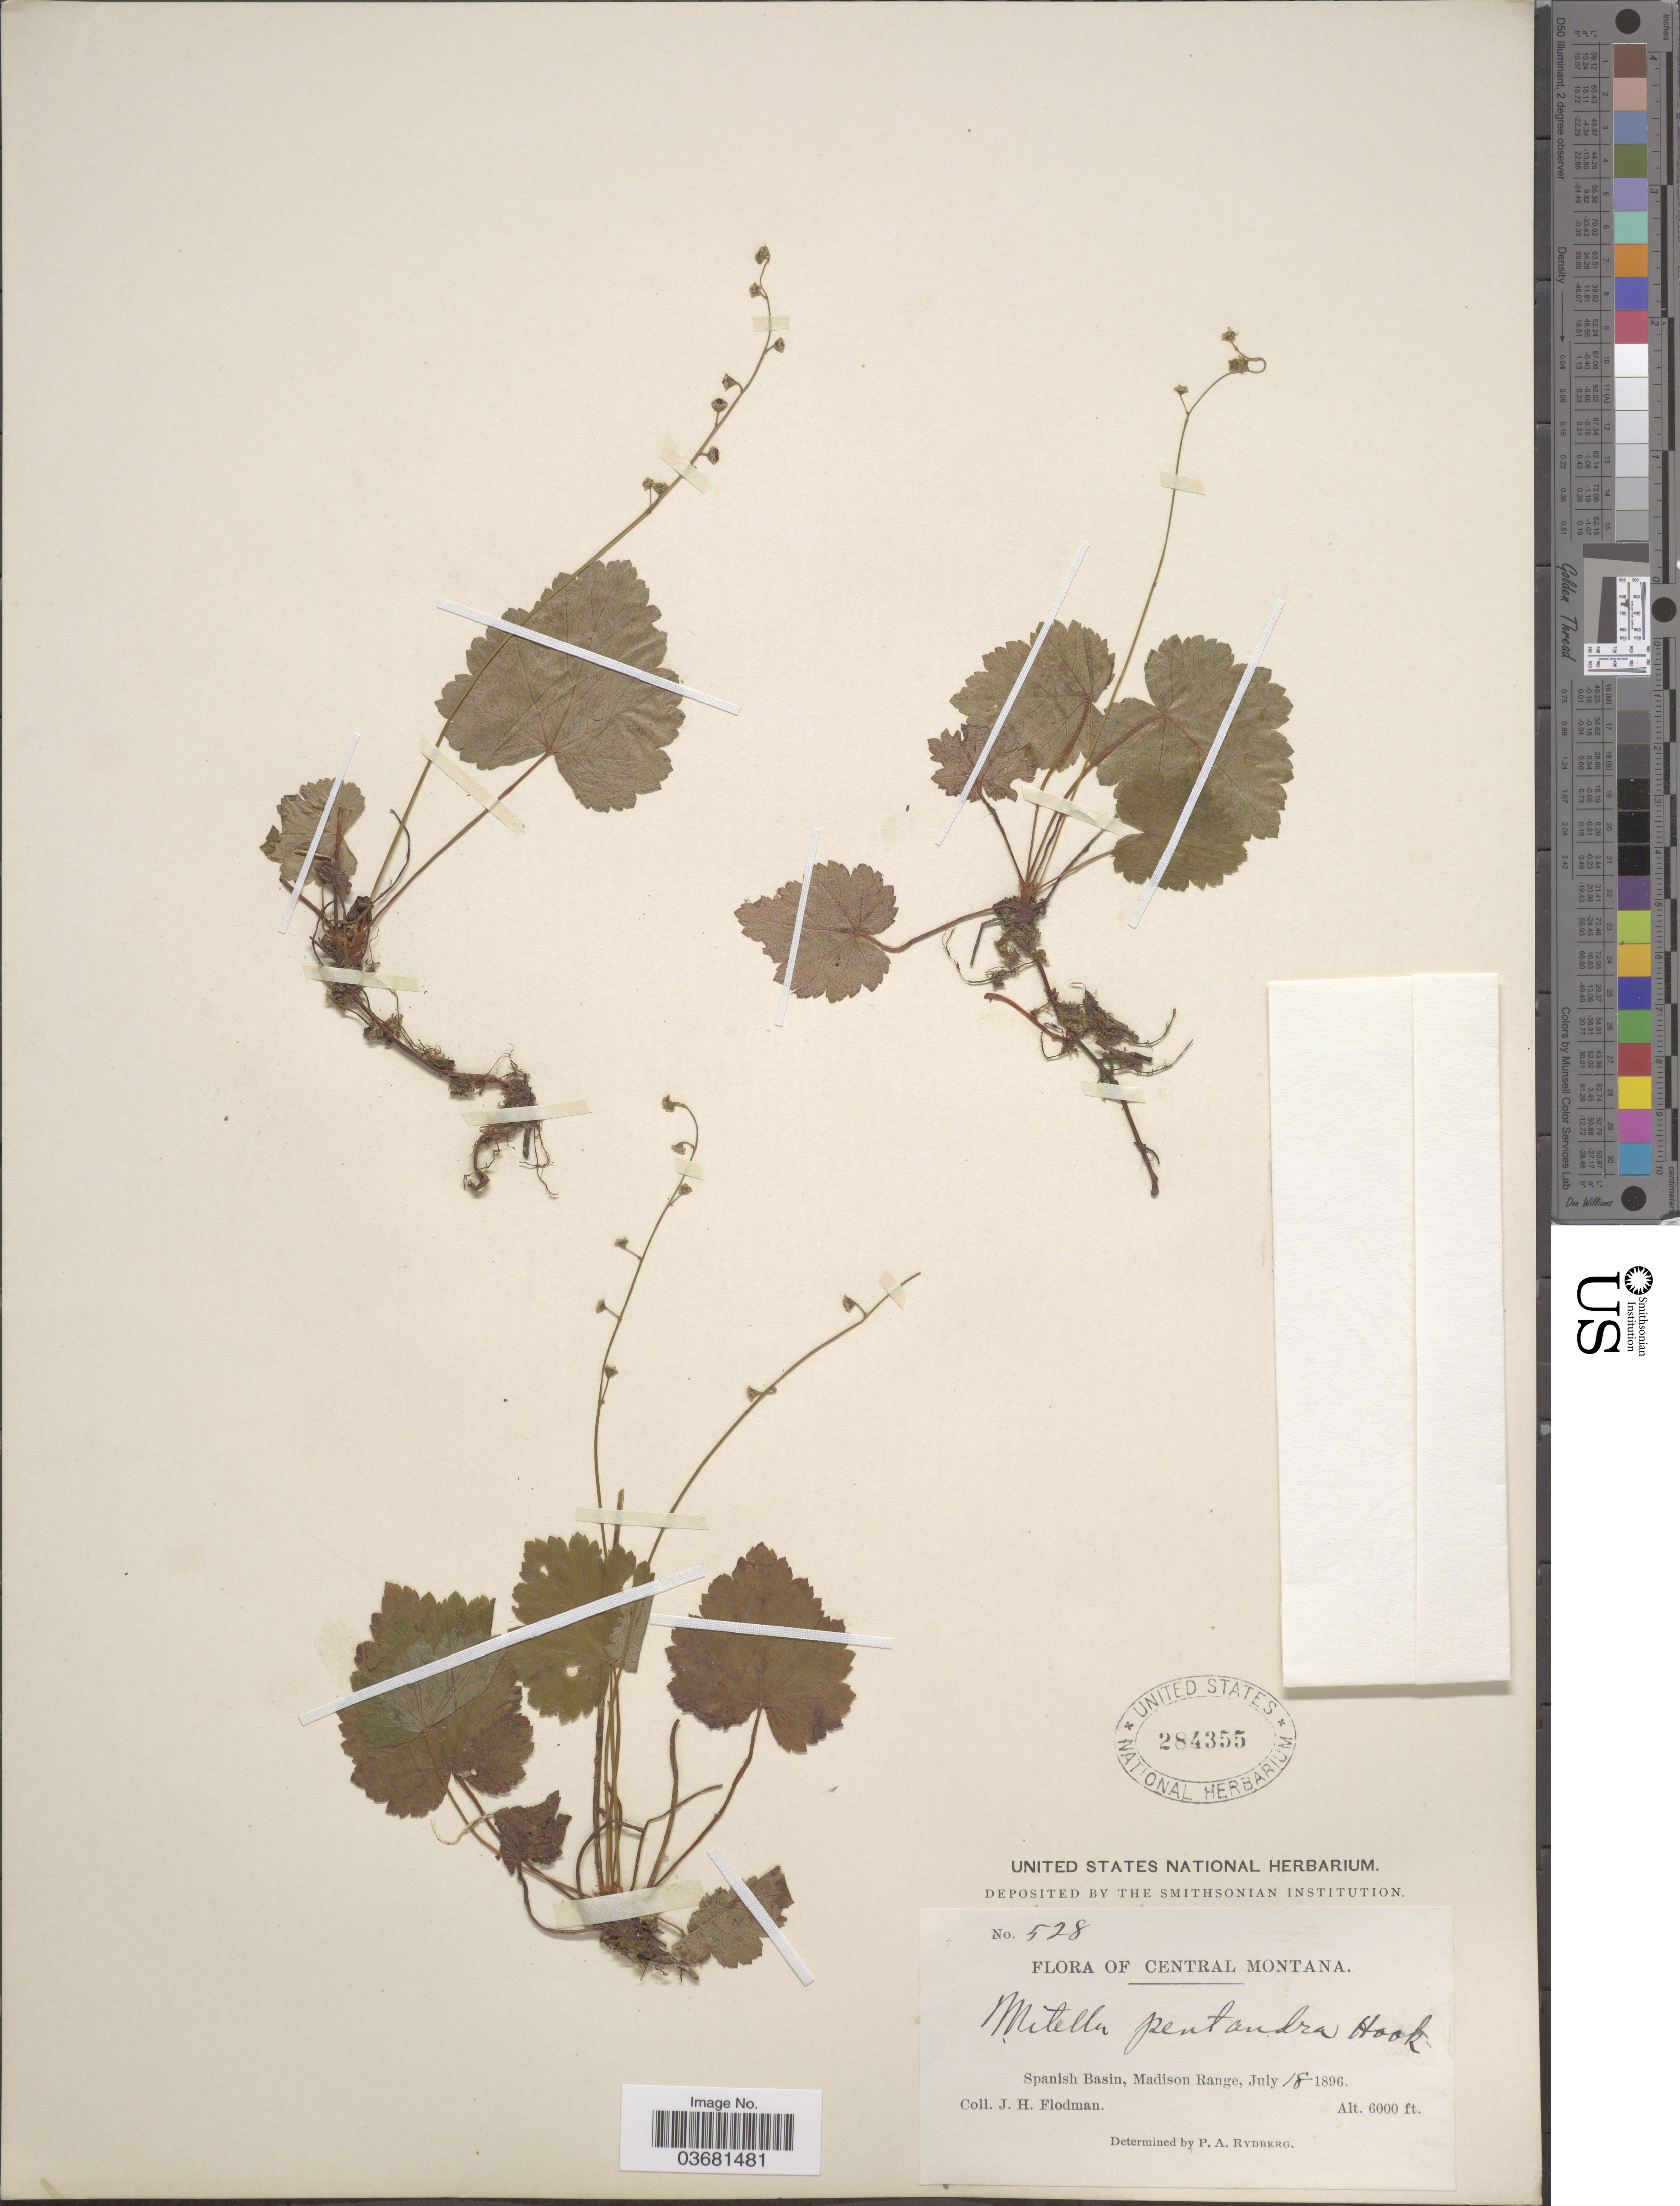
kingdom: Plantae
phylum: Tracheophyta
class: Magnoliopsida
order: Saxifragales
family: Saxifragaceae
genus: Mitella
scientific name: Mitella pentandra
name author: Hook.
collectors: J. Flodman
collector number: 528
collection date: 1896-07-18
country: United States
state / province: Montana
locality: Central Montana. Spanish Basin, Madison Range.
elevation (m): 1829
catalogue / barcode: US 284355